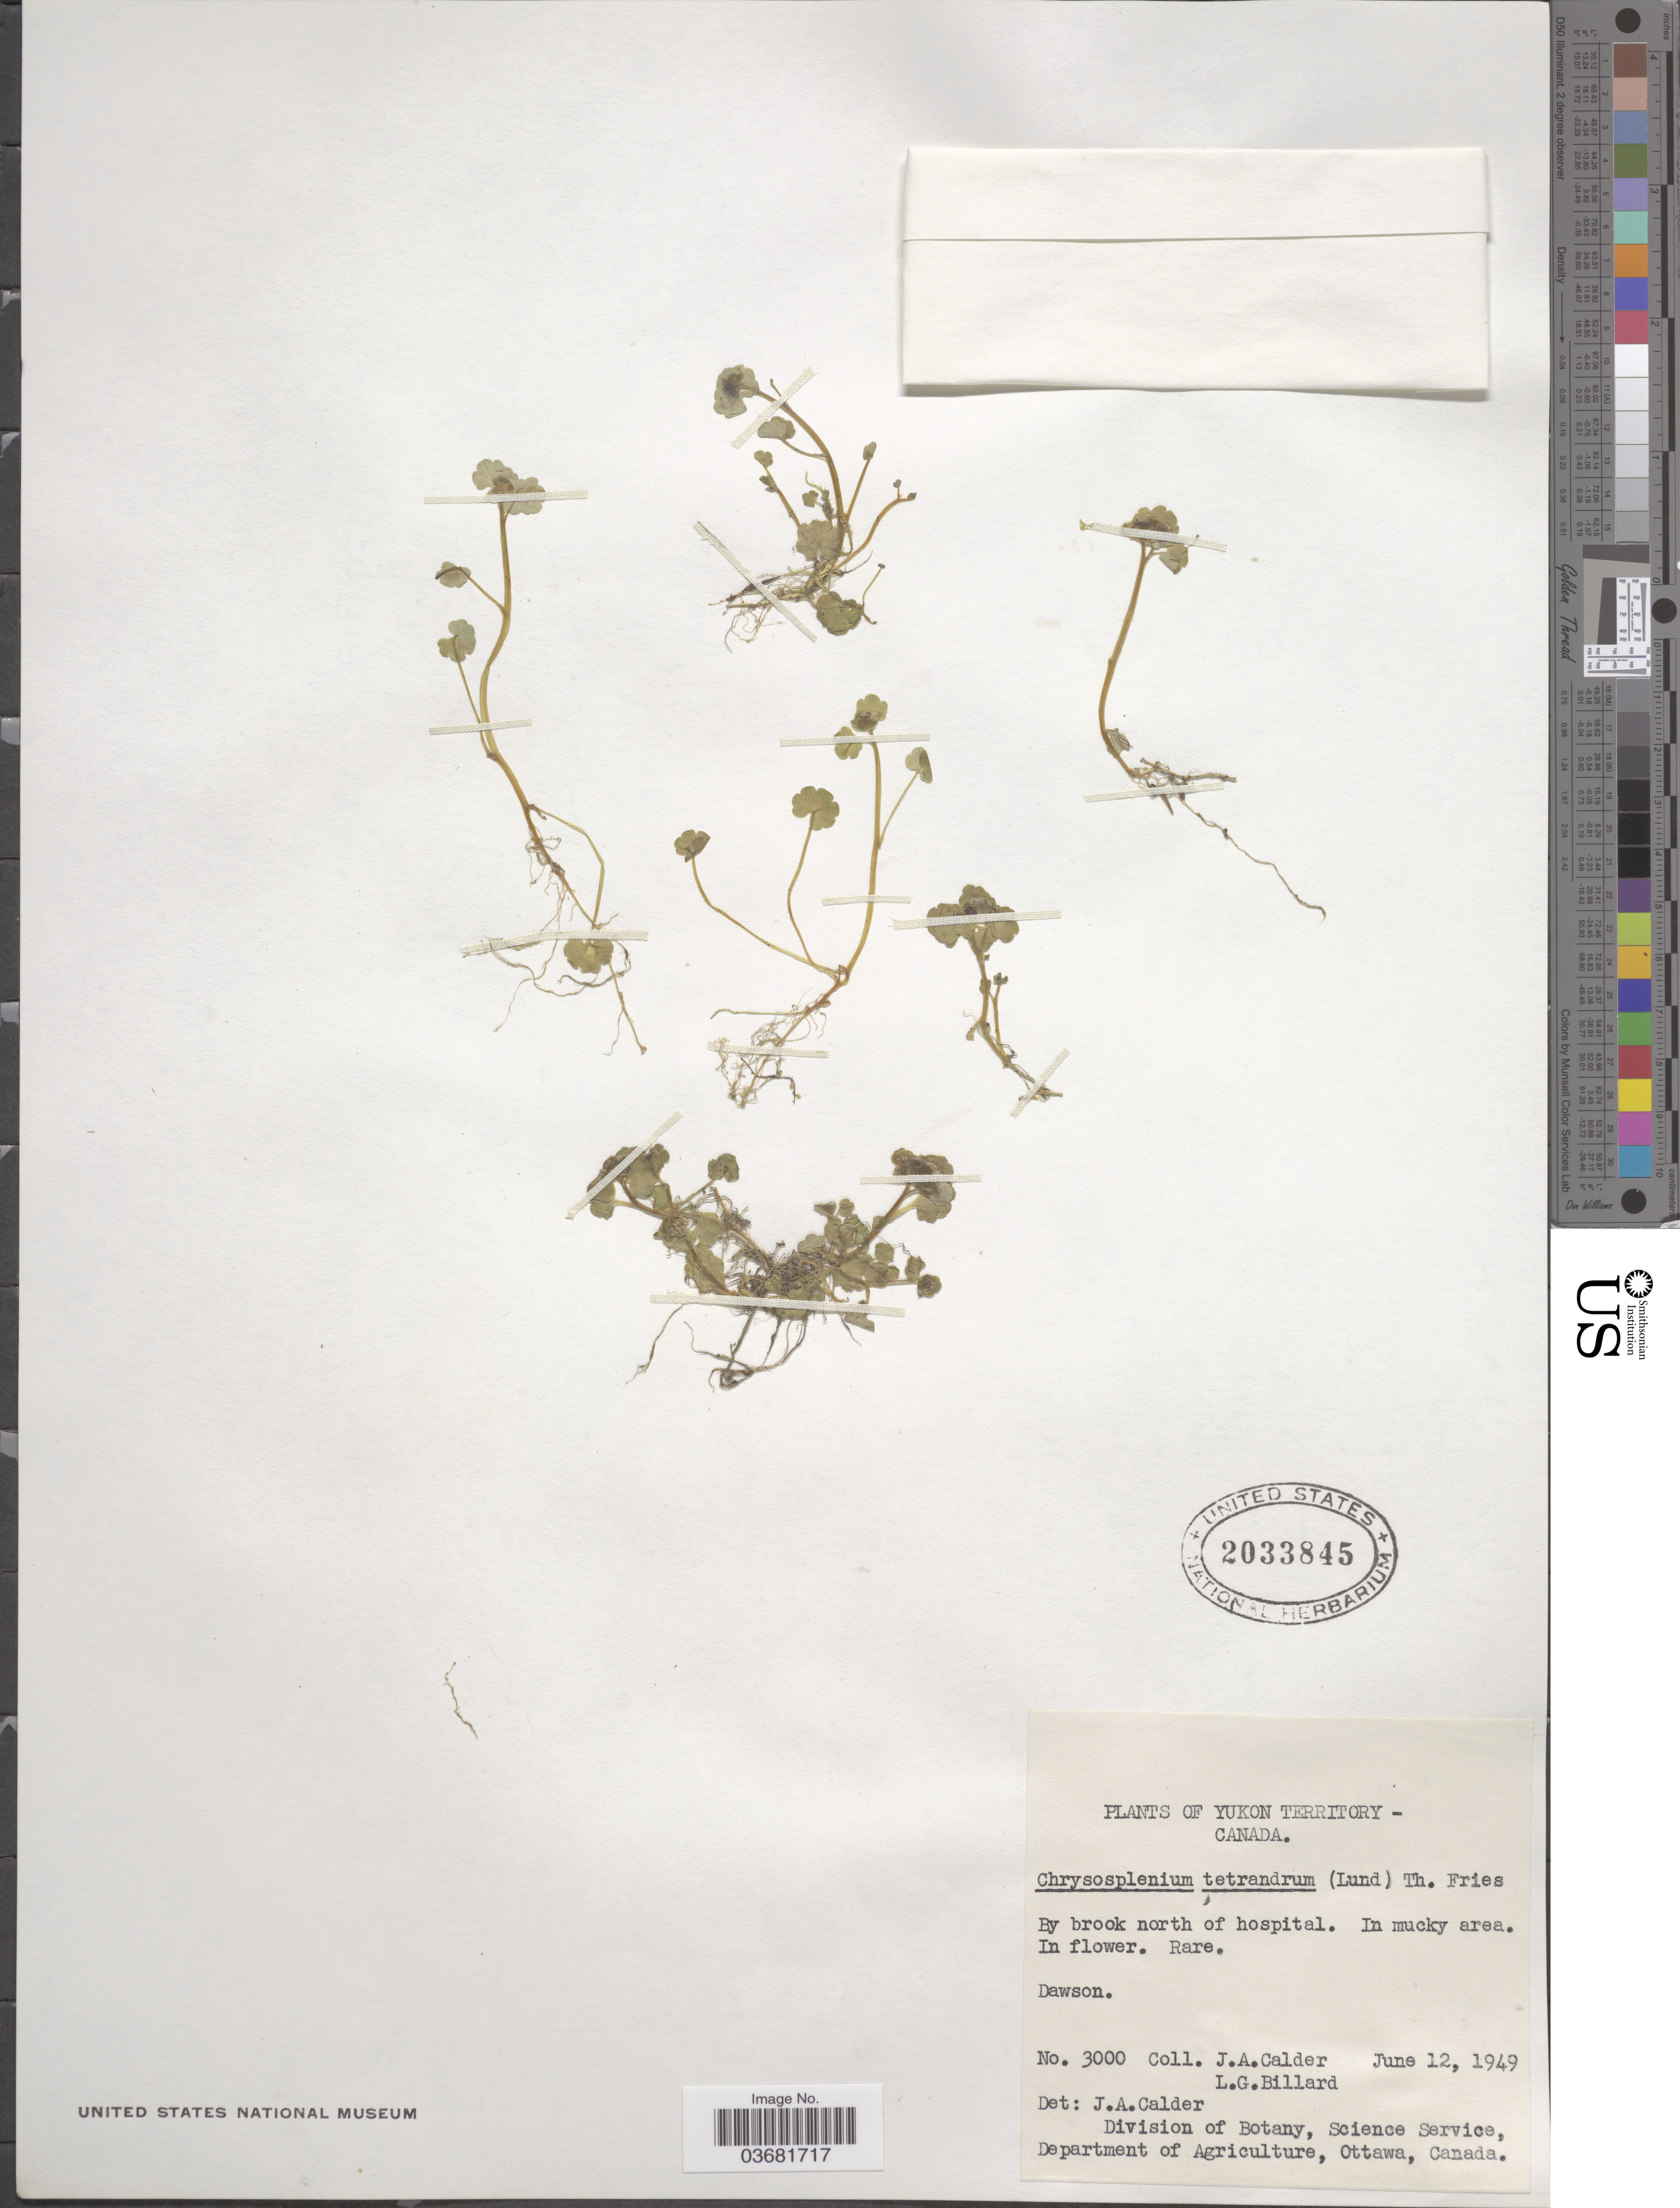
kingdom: Plantae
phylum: Tracheophyta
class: Magnoliopsida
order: Saxifragales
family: Saxifragaceae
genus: Chrysosplenium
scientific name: Chrysosplenium tetrandrum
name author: (N. Lund) Th. Fr.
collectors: J. A. Calder & L. Billard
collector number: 3000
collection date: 1949-06-12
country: Canada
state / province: Yukon Territory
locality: By brook north of hospital. Dawson.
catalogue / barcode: US 2033845